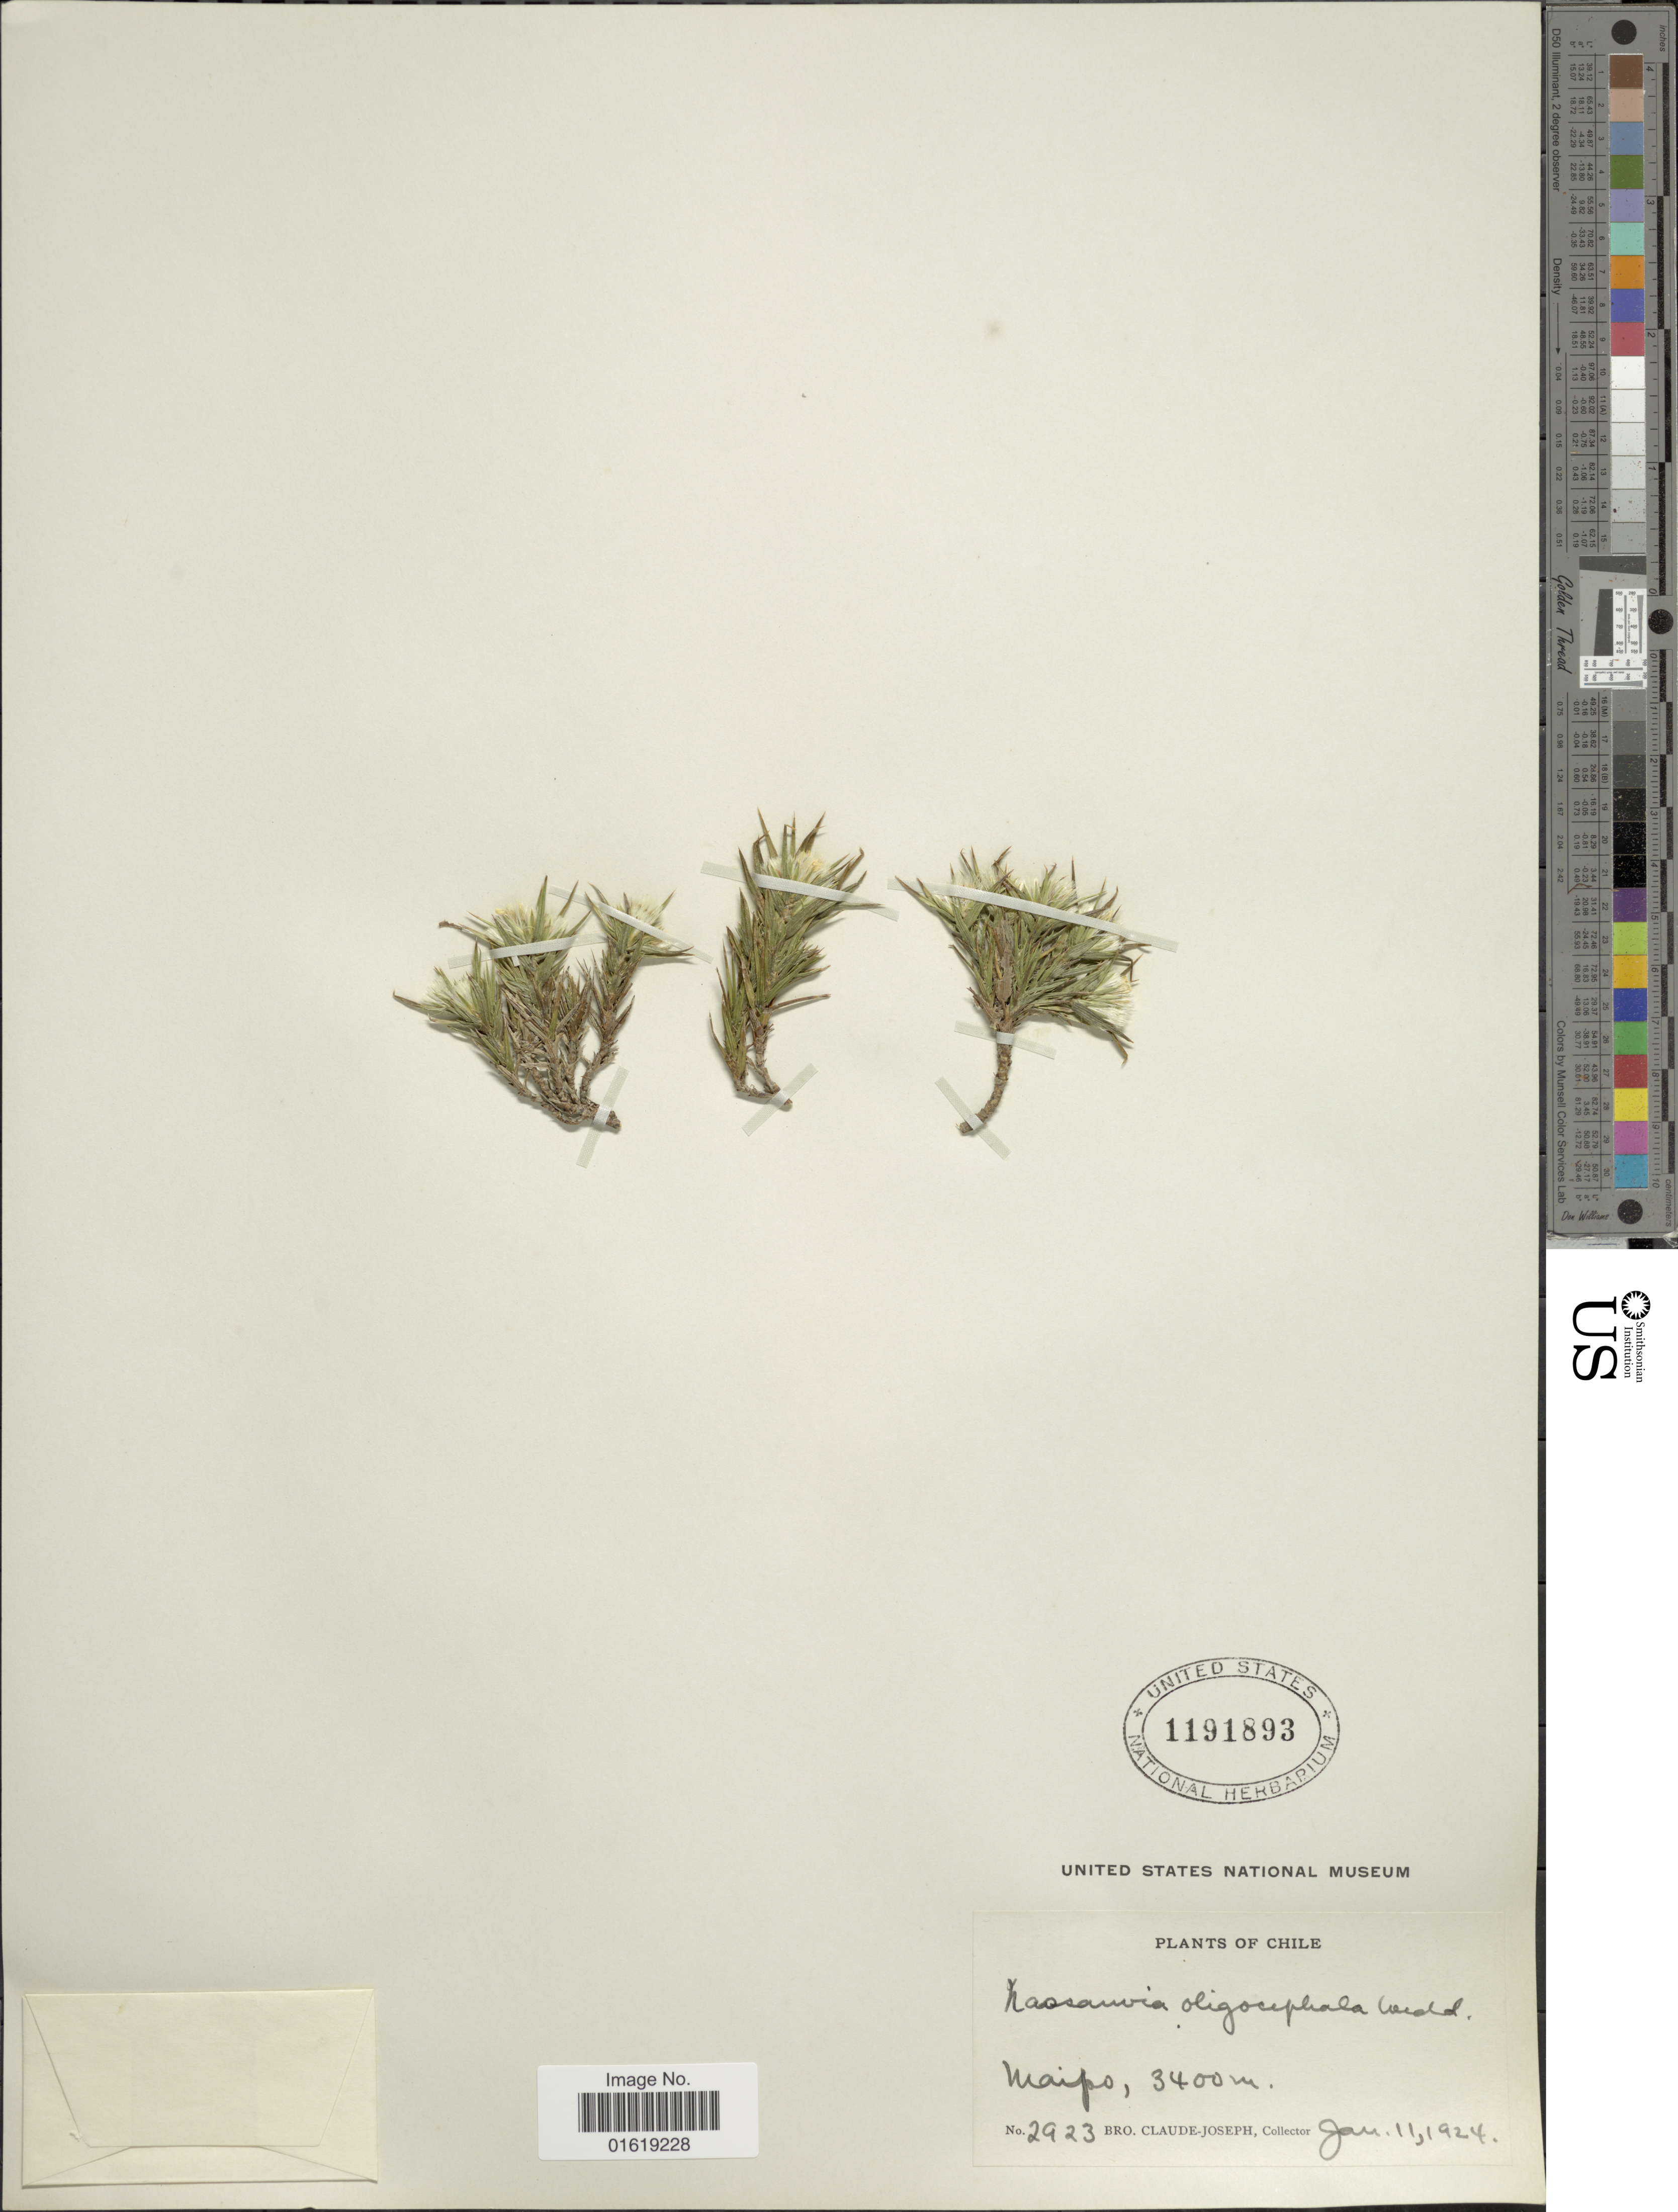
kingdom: Plantae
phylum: Tracheophyta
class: Magnoliopsida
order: Asterales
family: Asteraceae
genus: Nassauvia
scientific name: Nassauvia uniflora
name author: (D. Don) Hauman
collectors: Bro. Claude-Joseph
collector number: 2923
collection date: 1924-01-11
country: Chile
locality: Maipo.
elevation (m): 3400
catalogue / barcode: US 1191893